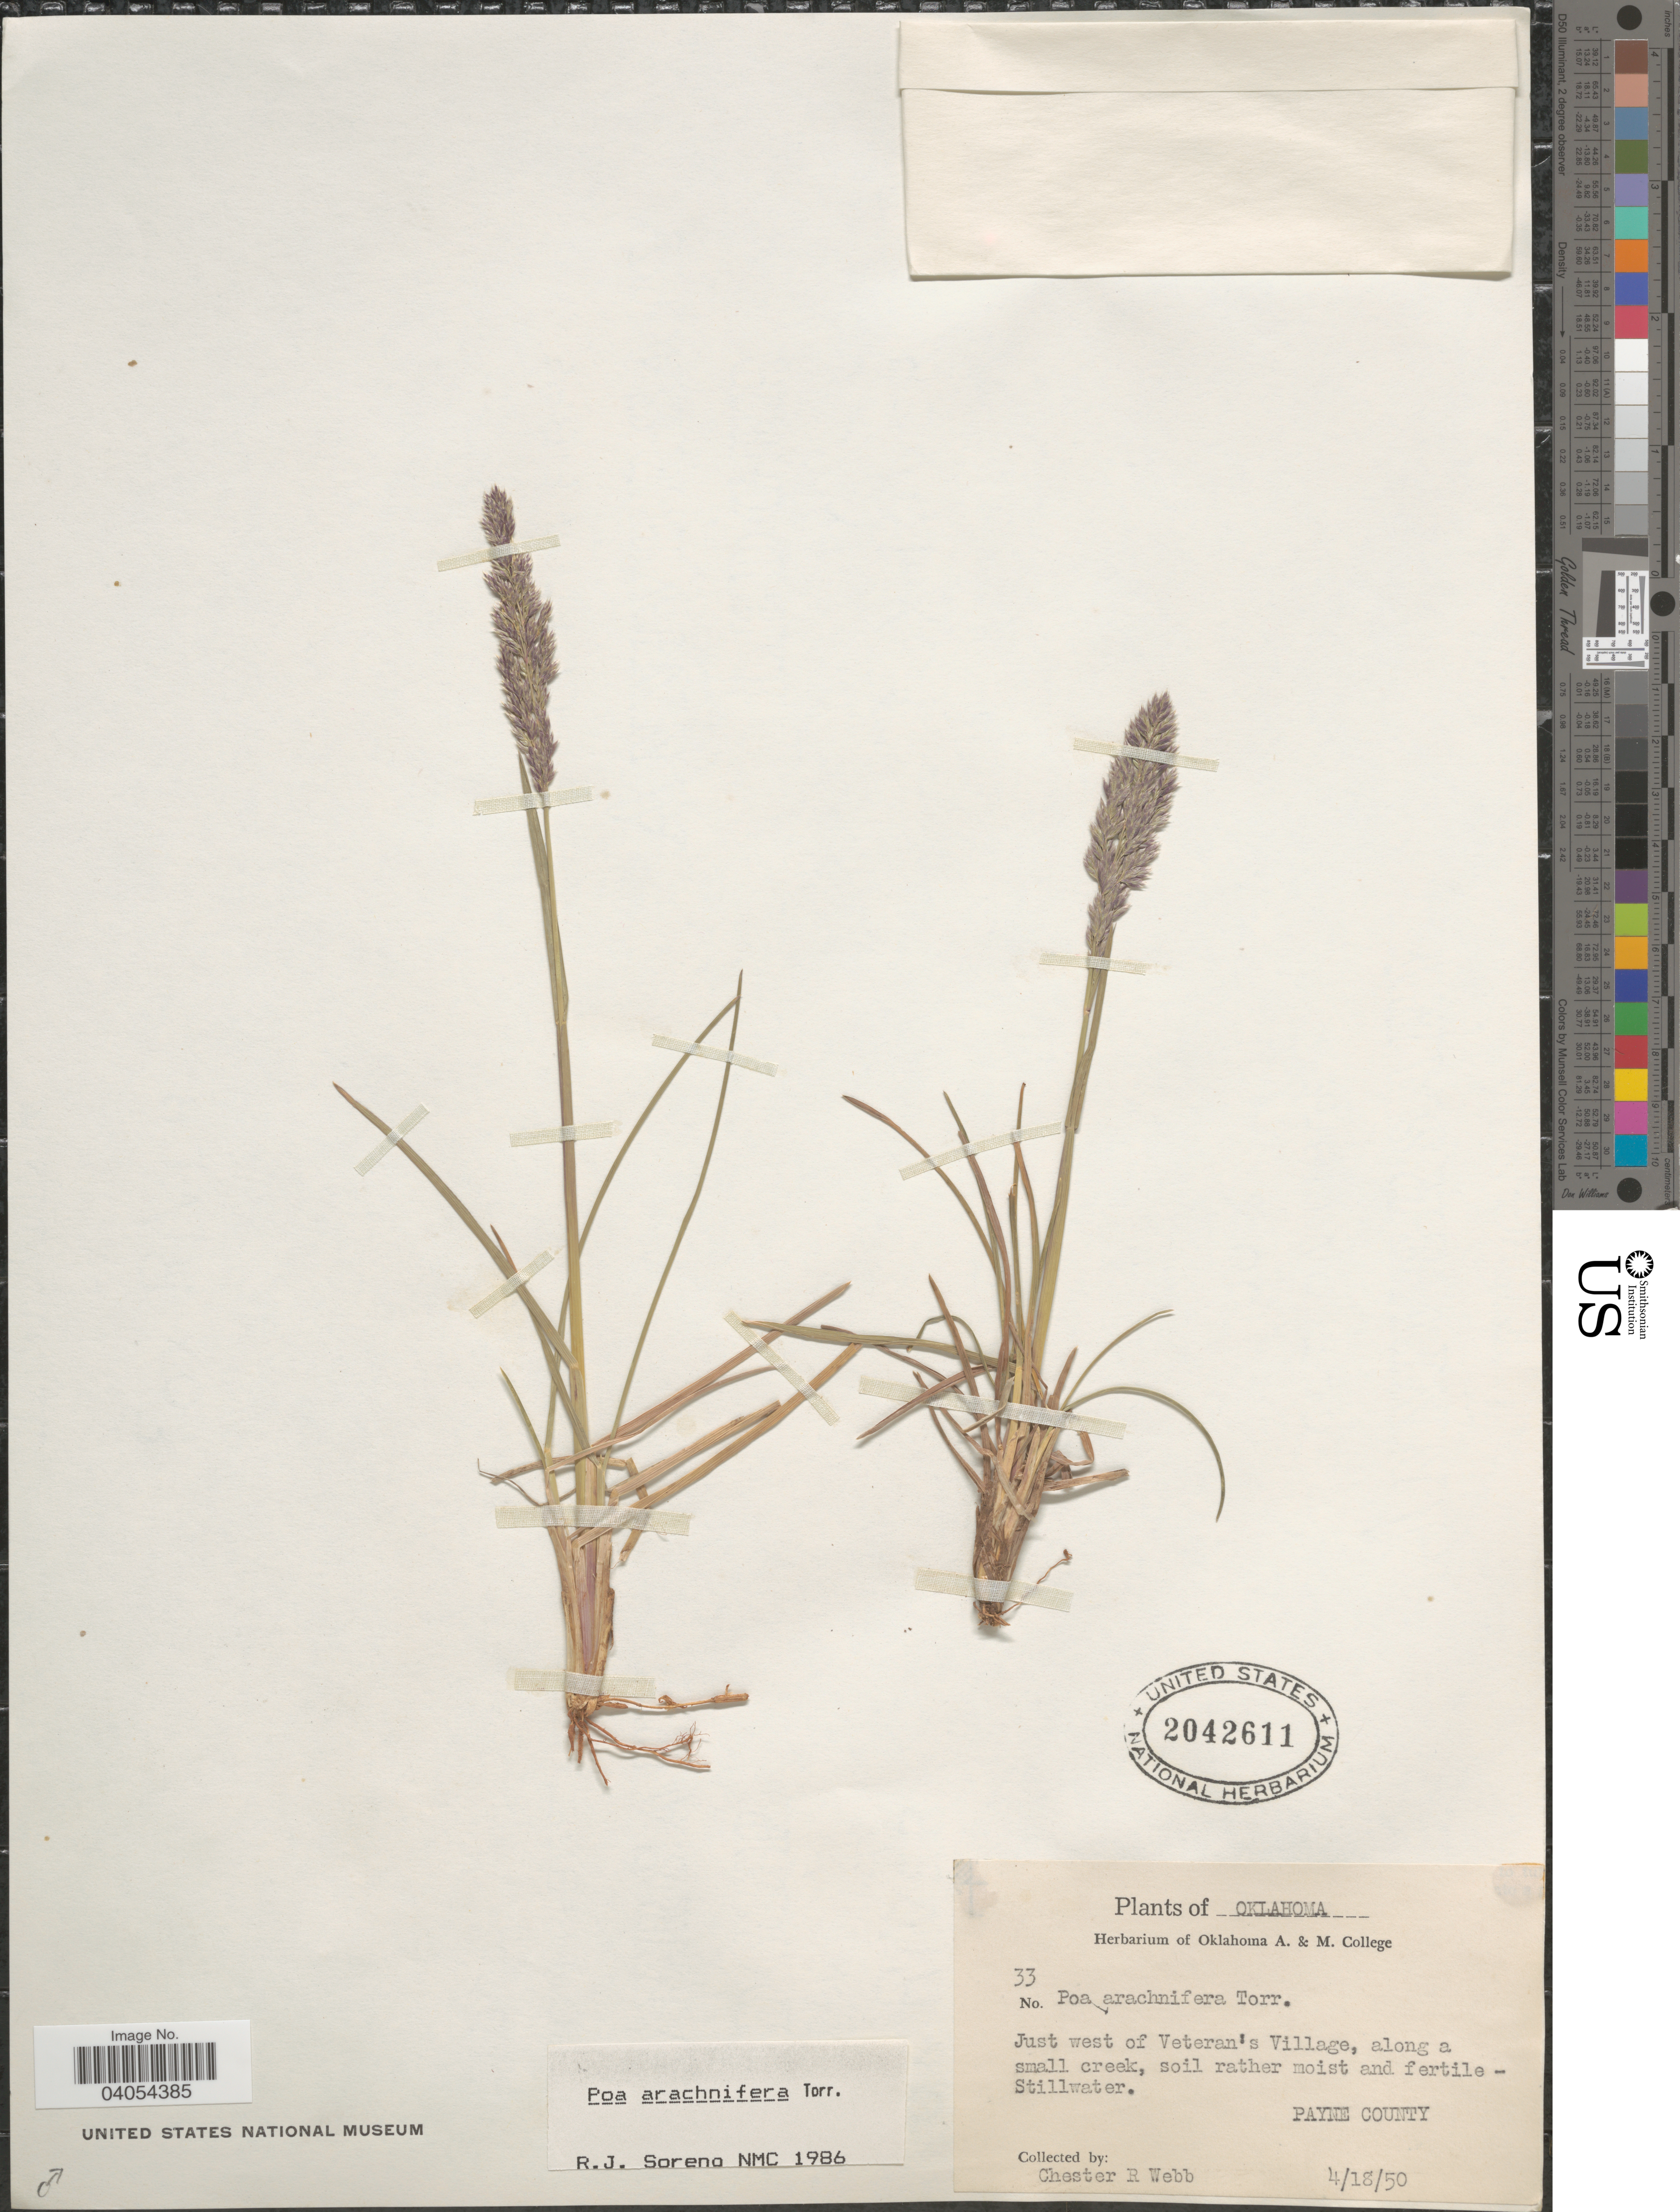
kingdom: Plantae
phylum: Tracheophyta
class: Liliopsida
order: Poales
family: Poaceae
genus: Poa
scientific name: Poa arachnifera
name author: Torr.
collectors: C. Webb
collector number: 33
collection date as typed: Transcribed d/m/y: 18/4/50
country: United States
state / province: Oklahoma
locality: Just west of Veteran's Village, along a small creek, soil rather moist and fertile-Stillwater. Payne County.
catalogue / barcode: US 2042611